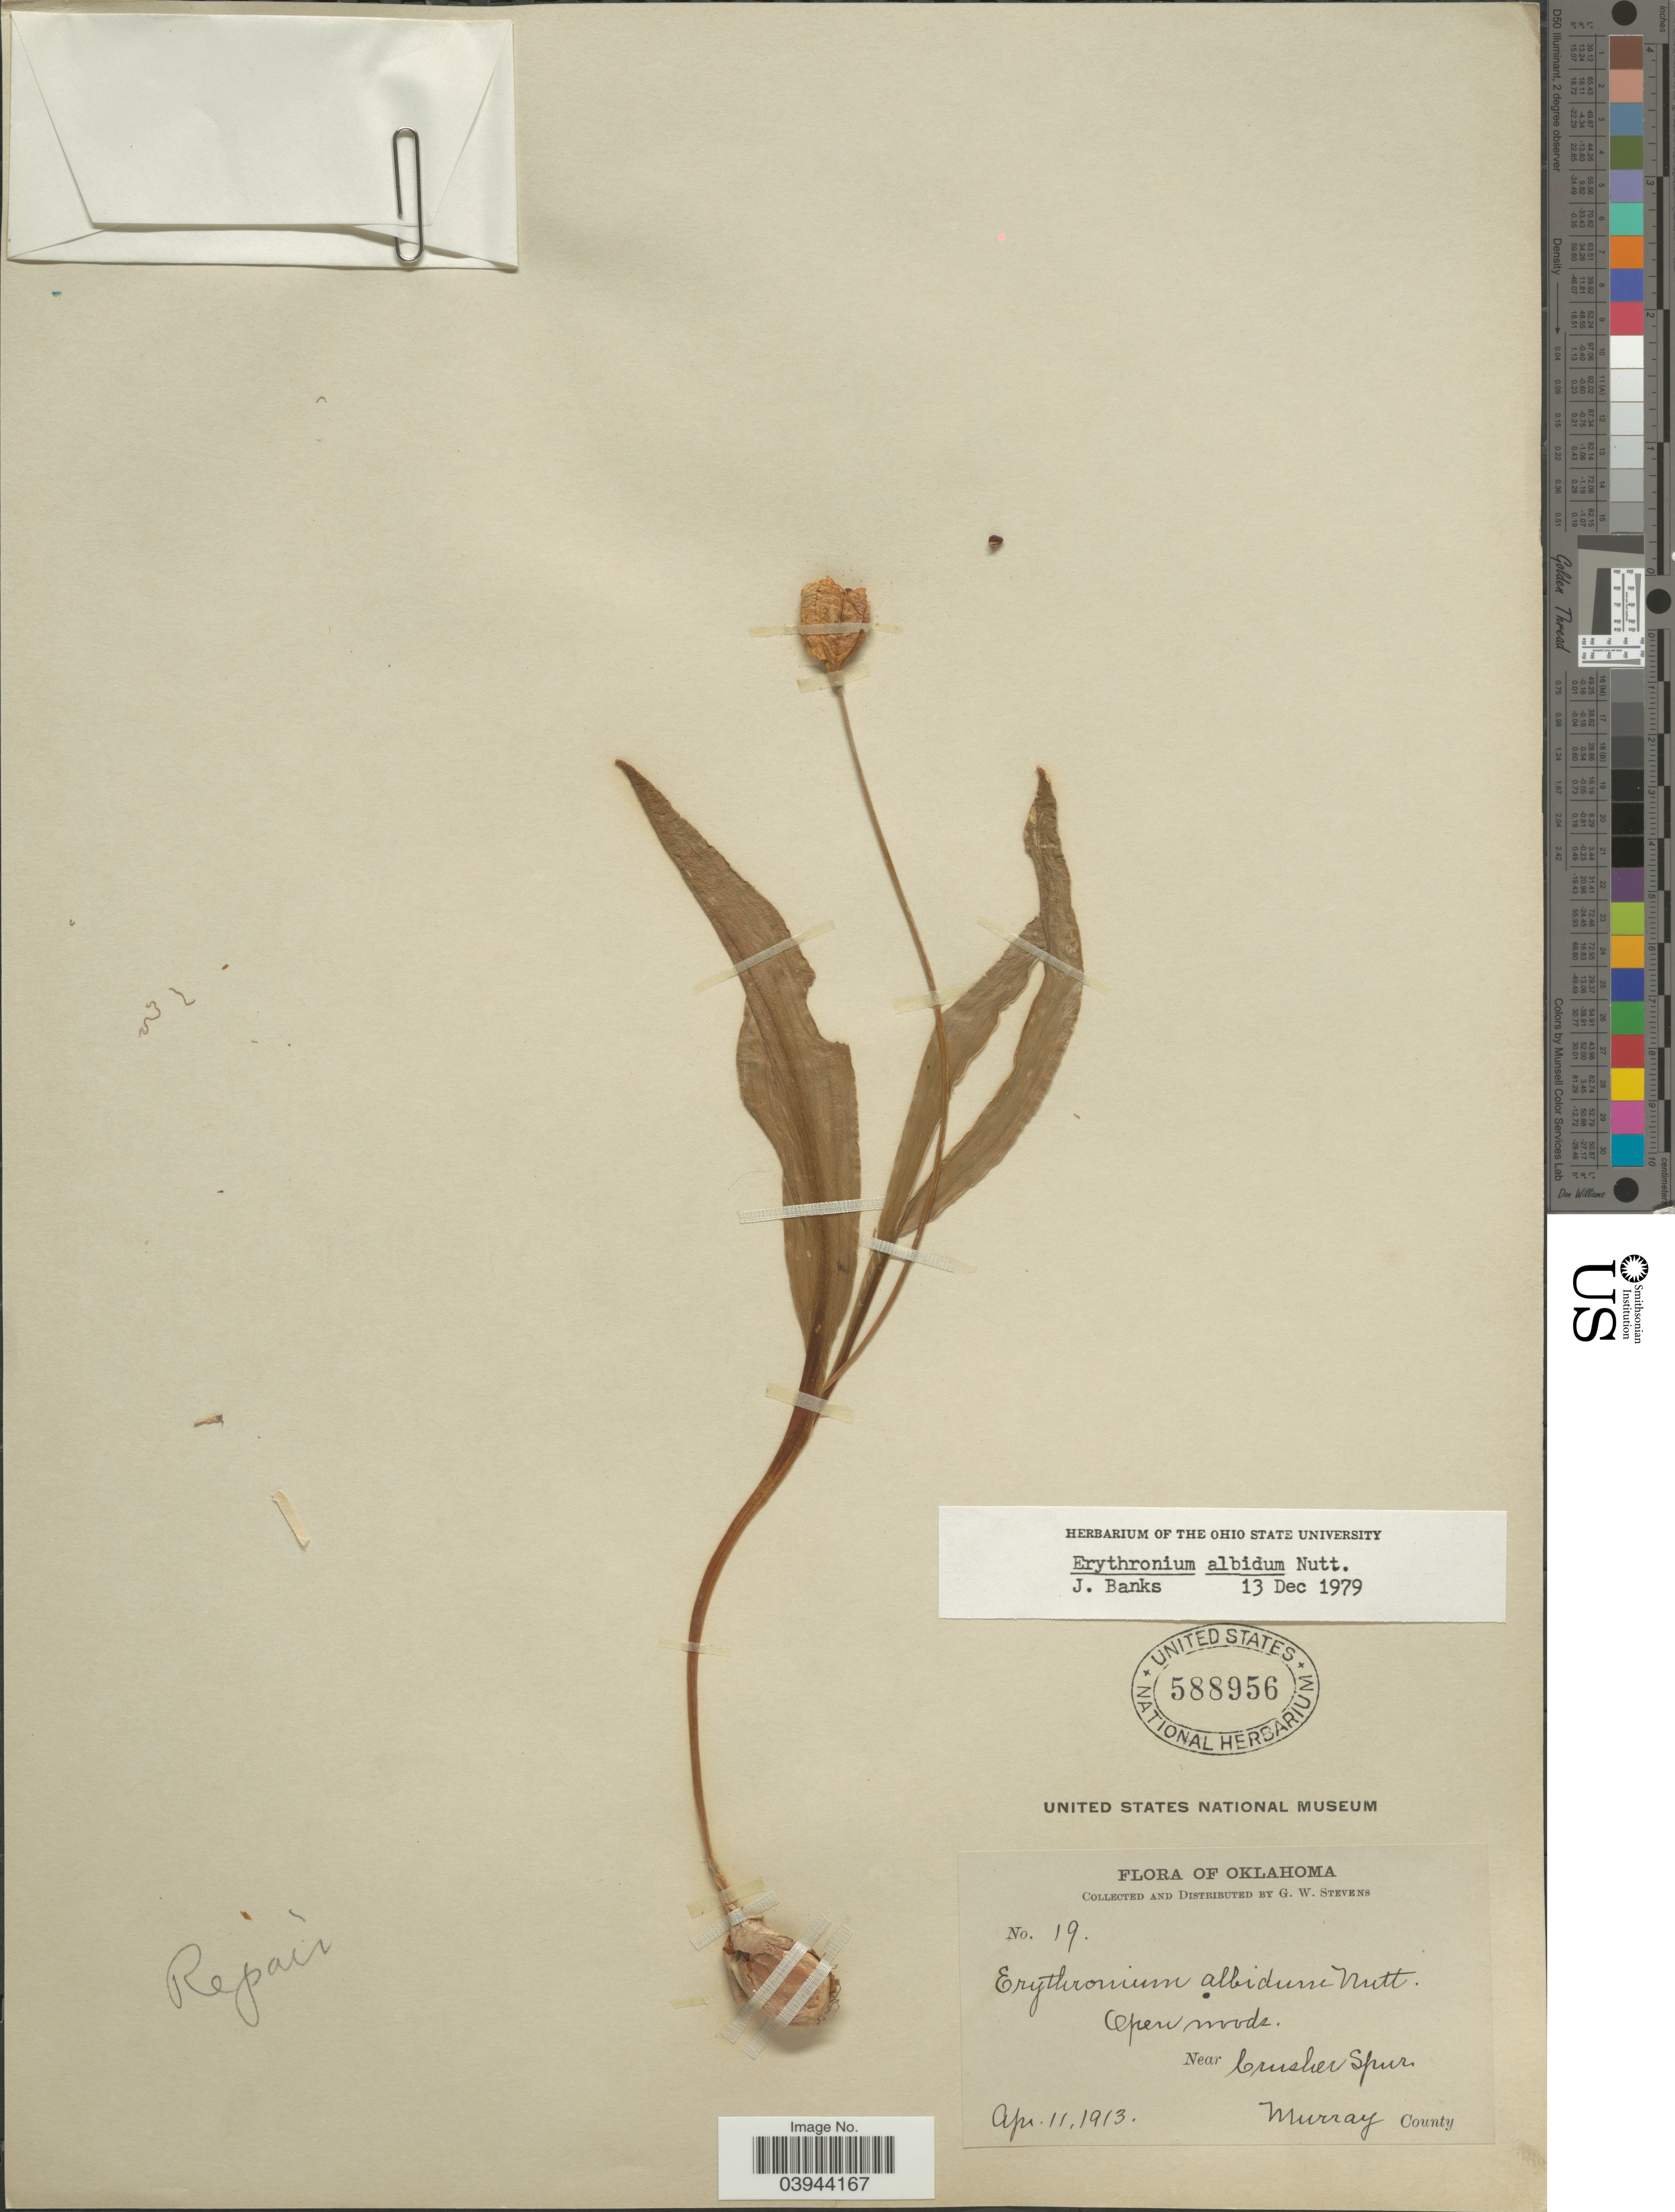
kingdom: Plantae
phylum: Tracheophyta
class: Liliopsida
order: Liliales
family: Liliaceae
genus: Erythronium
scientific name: Erythronium albidum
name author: Nutt.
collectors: G. W. Stevens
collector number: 19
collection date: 1913-04-11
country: United States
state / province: Oklahoma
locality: Near Crusher Spur. Murray County.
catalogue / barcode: US 588956